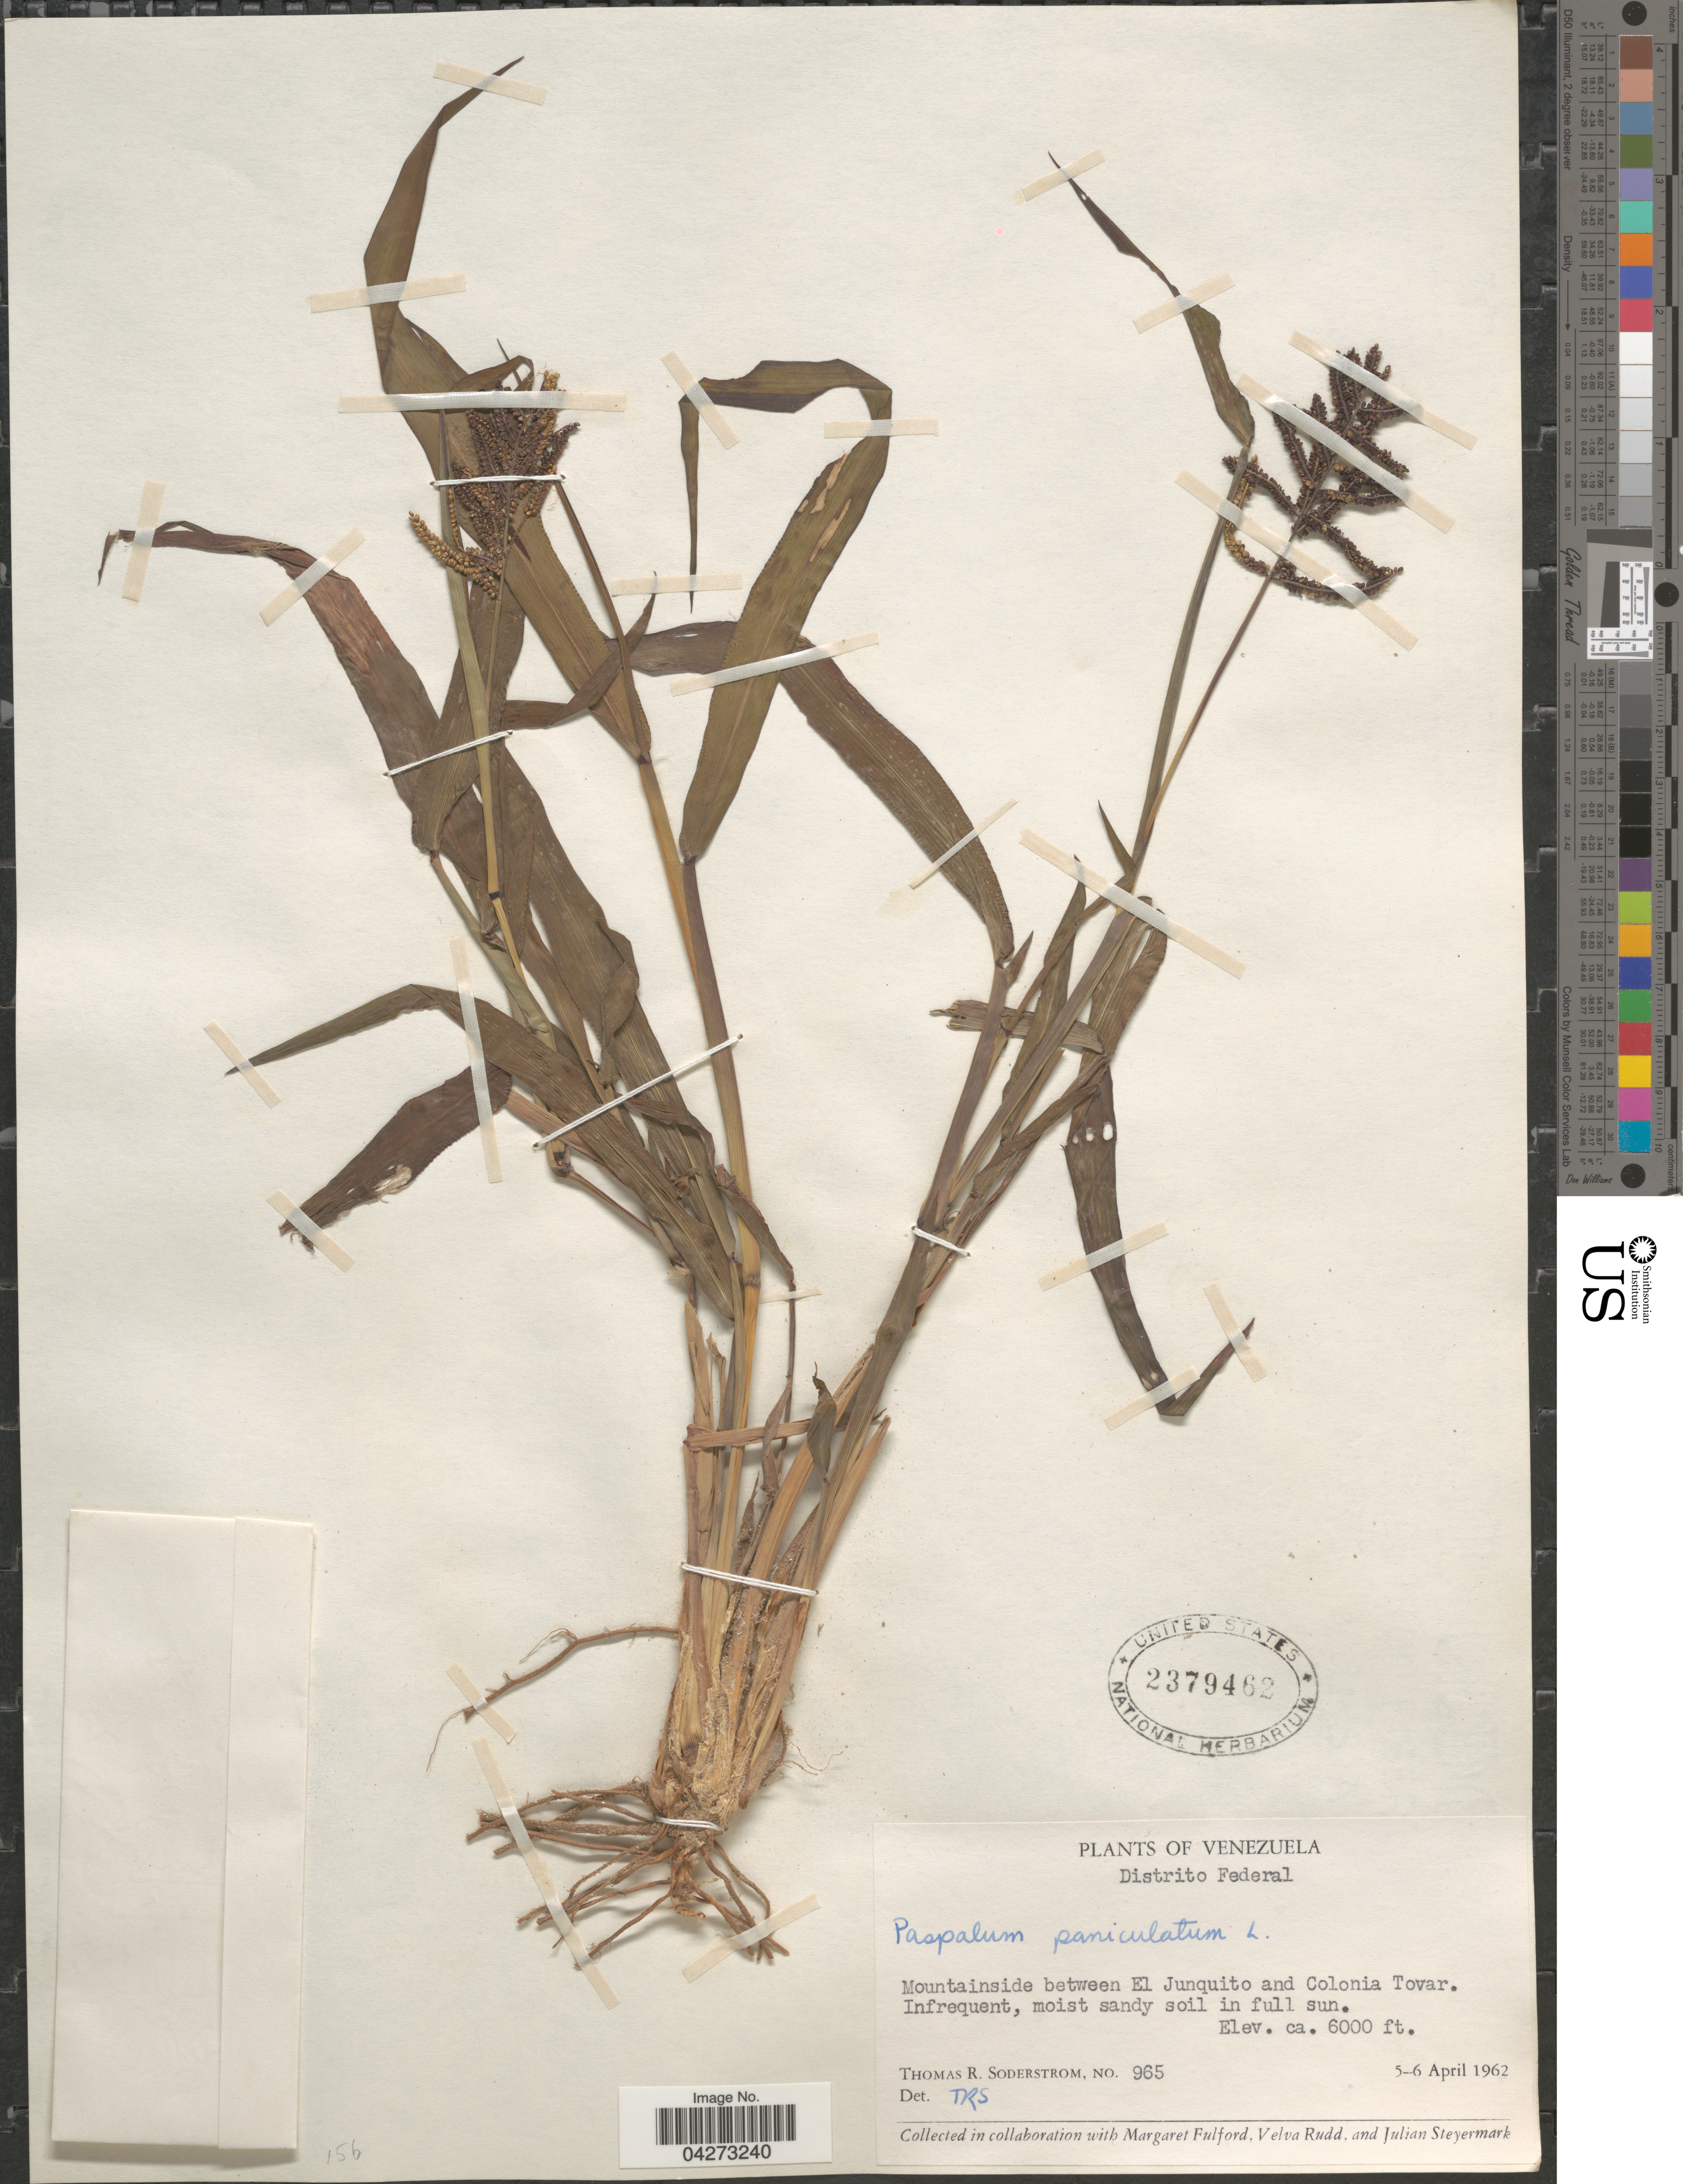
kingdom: Plantae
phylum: Tracheophyta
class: Liliopsida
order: Poales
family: Poaceae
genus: Paspalum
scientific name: Paspalum paniculatum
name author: L.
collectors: T. R. Soderstrom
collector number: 965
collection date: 1962-04-05/1962-04-06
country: Venezuela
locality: Distrito Federal. Mountainside between El Junquito and Colonia Tovar.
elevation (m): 1829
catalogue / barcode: US 2379462